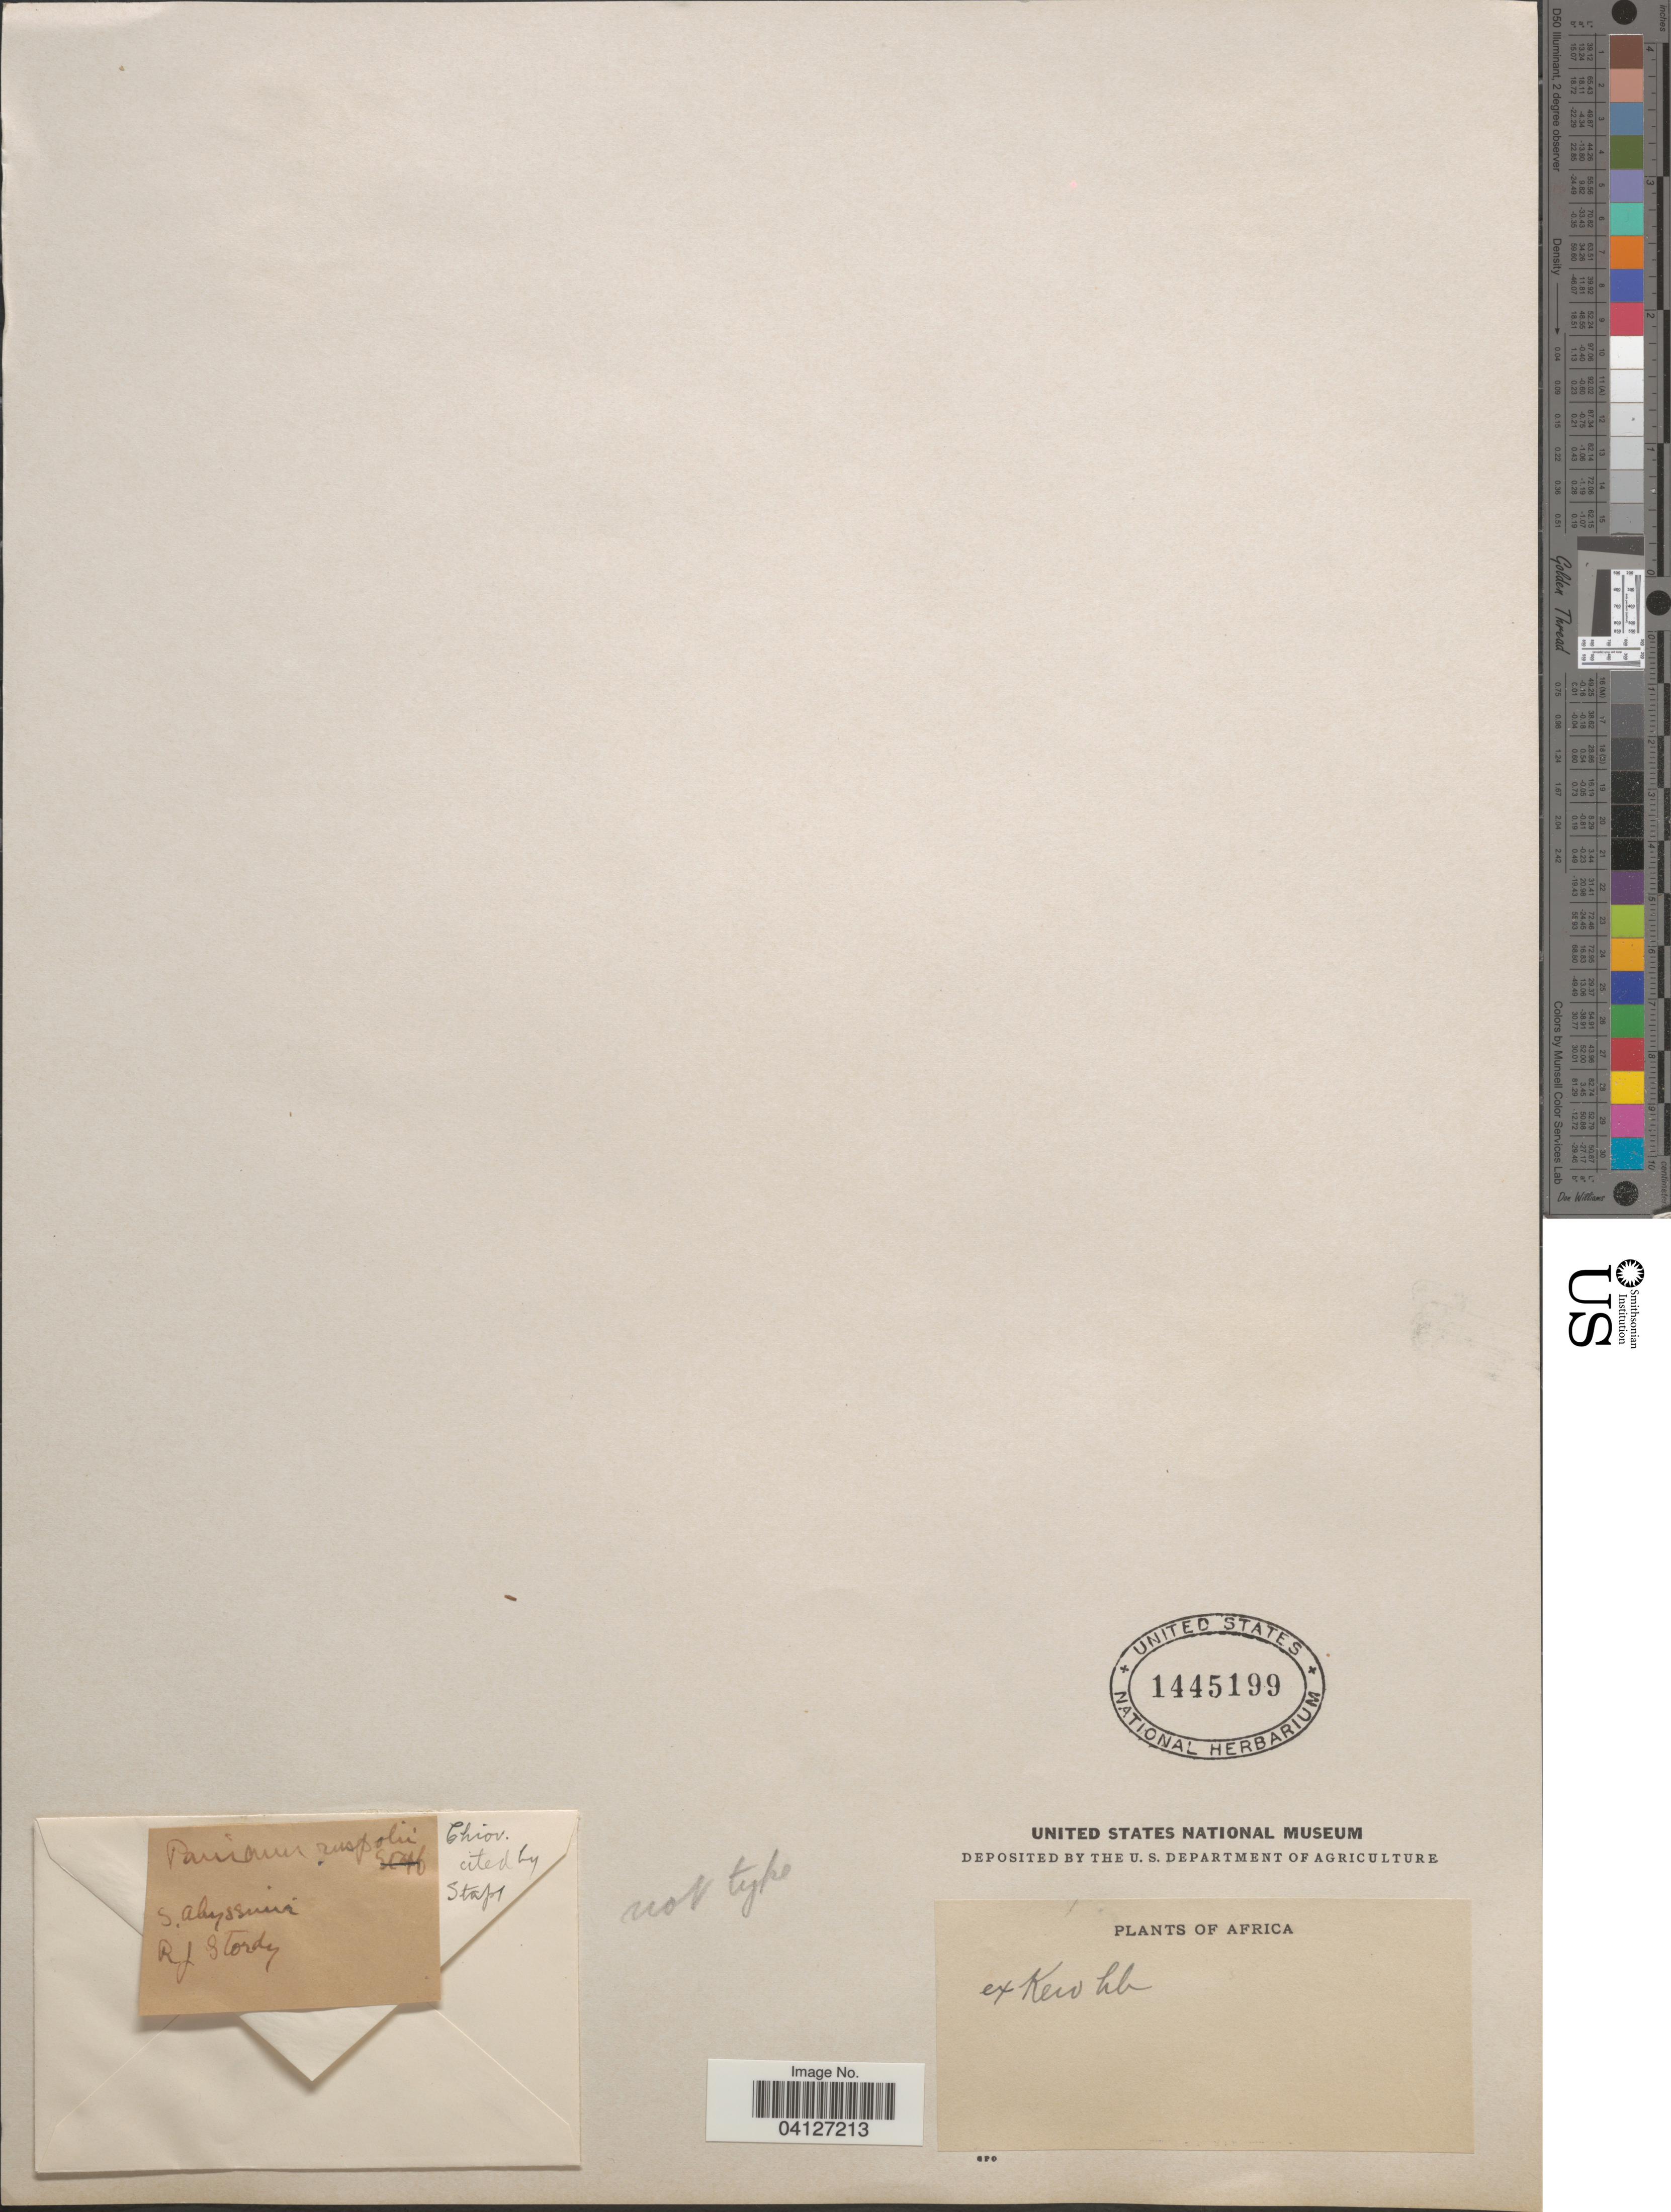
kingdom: Plantae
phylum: Tracheophyta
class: Liliopsida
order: Poales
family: Poaceae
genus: Panicum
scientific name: Panicum ruspolii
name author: Chiov.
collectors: R. Stordy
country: Ethiopia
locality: S. Abyssinia.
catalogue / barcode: US 1445199